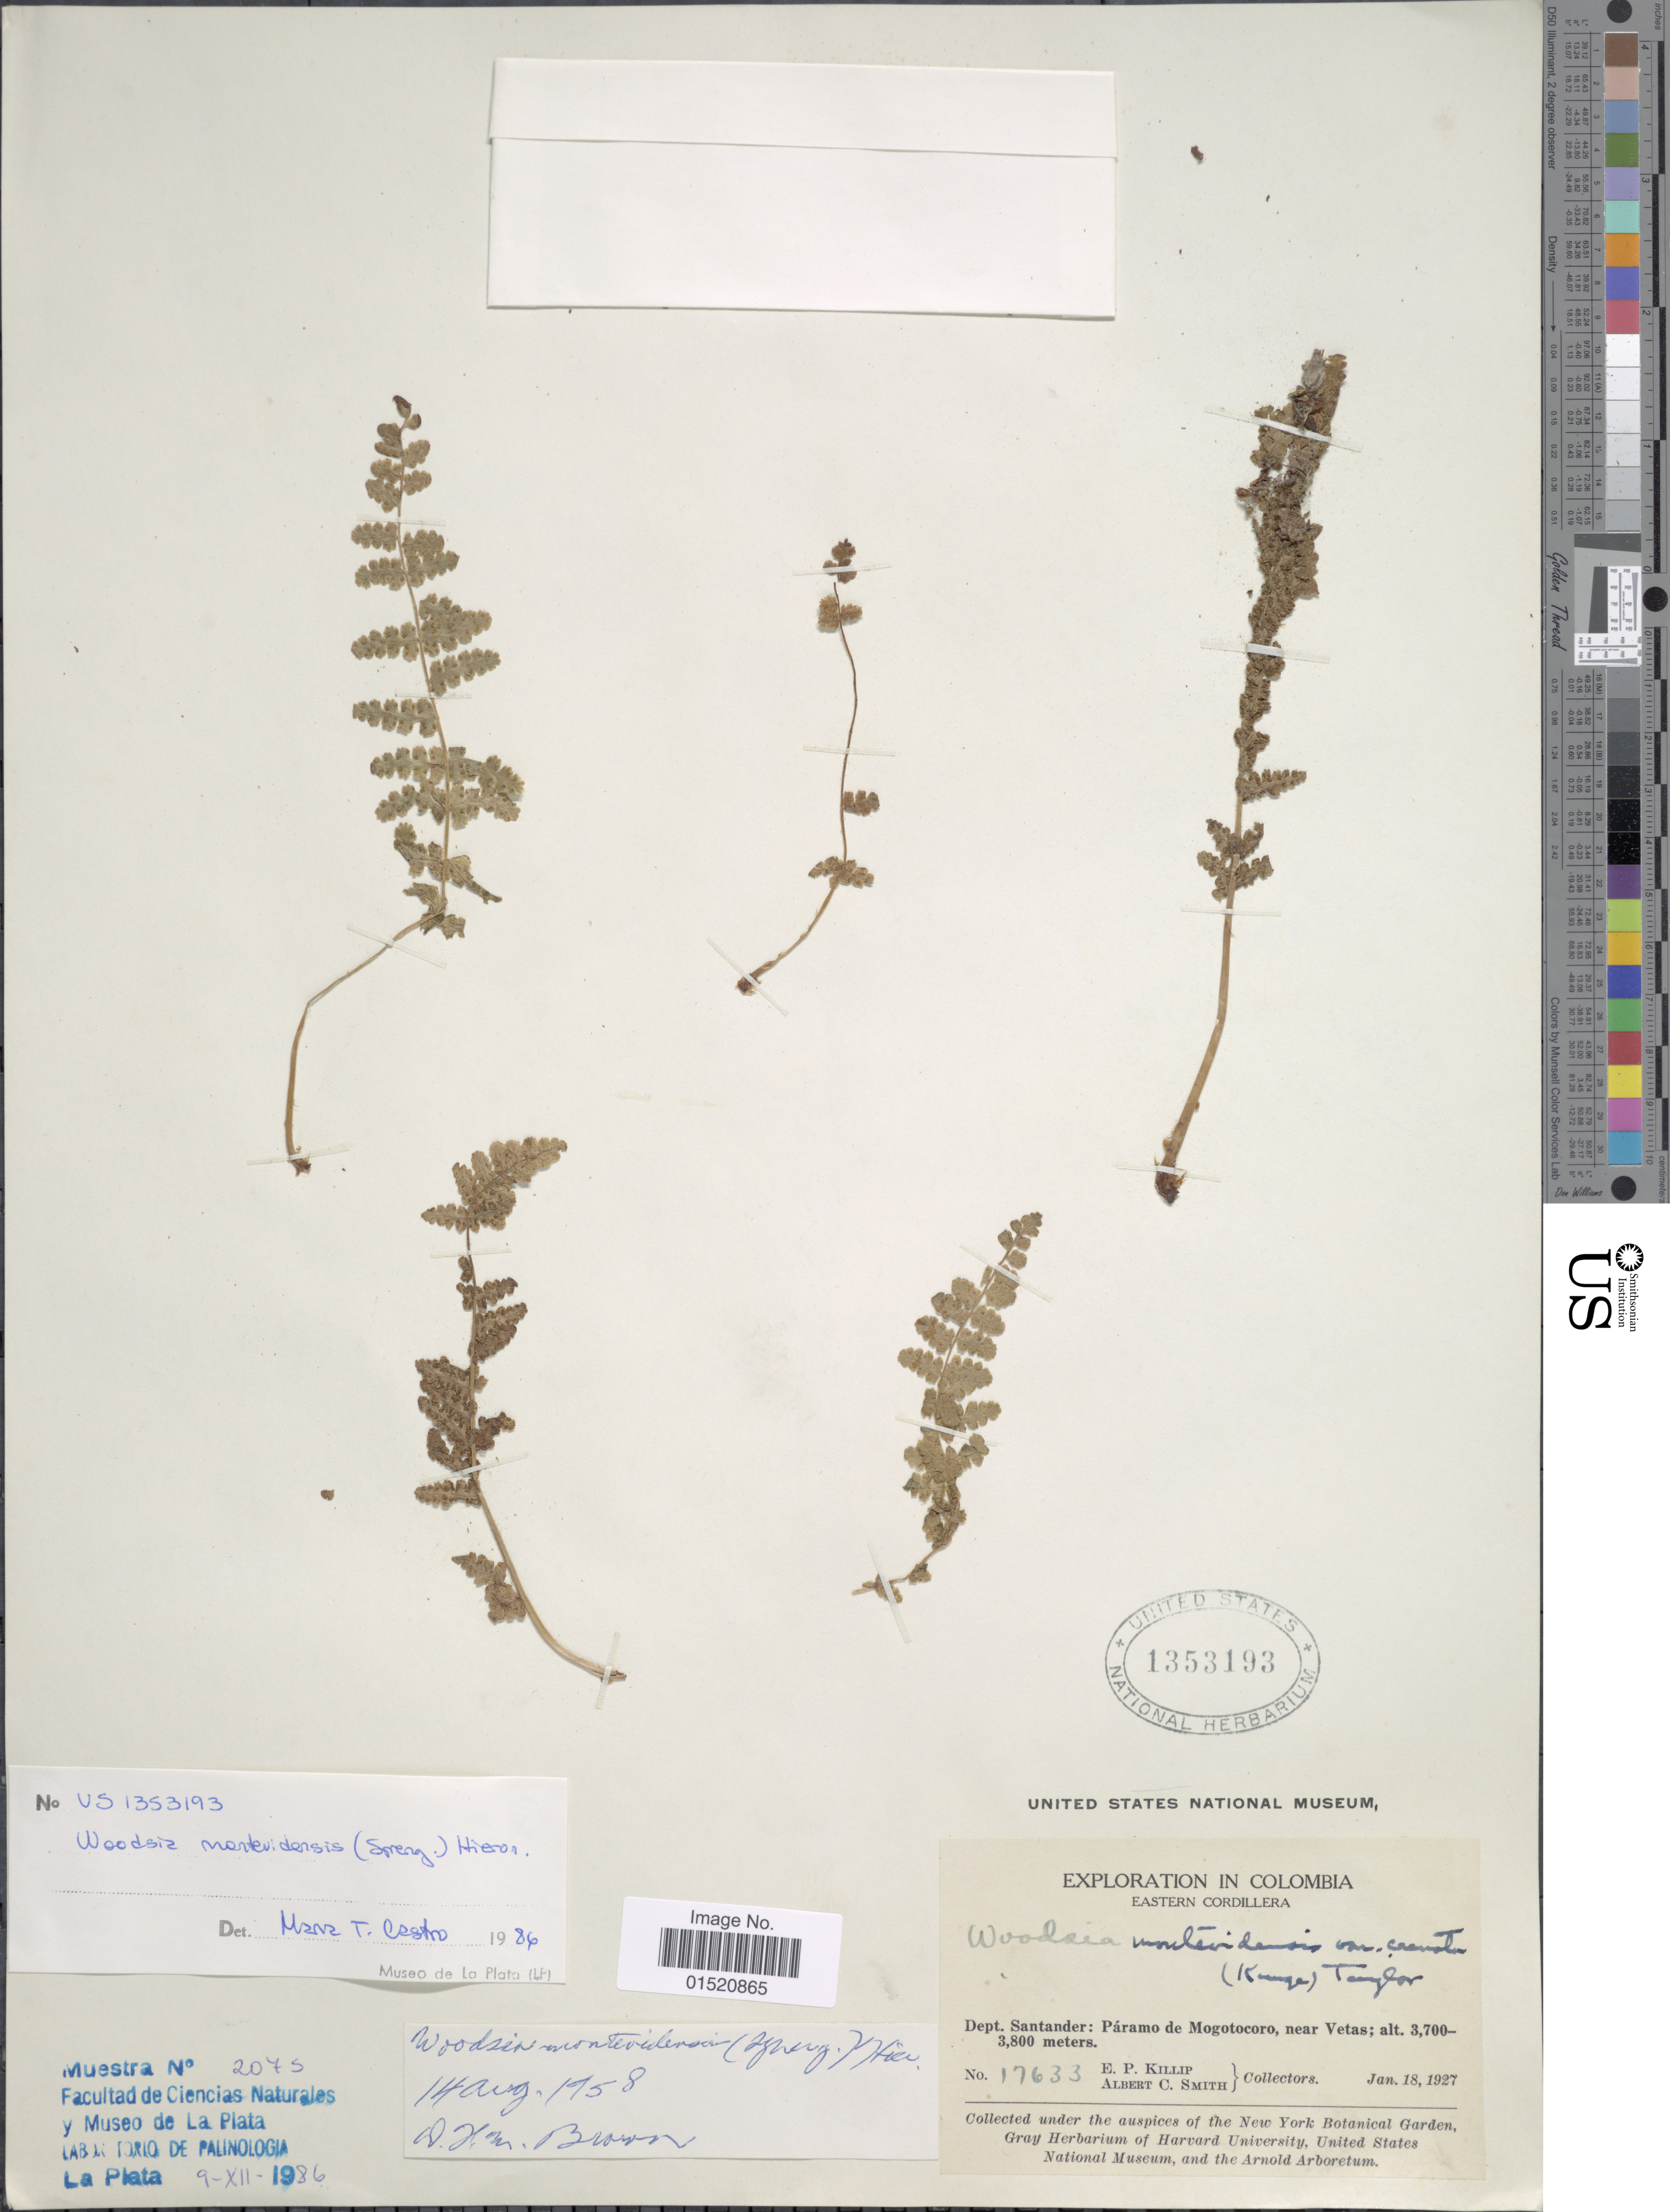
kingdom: Plantae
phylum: Tracheophyta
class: Polypodiopsida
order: Polypodiales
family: Woodsiaceae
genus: Woodsia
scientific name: Woodsia montevidensis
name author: (Spreng.) Hieron.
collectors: E. P. Killip & A. C. Smith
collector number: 17633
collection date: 1927-01-18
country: Colombia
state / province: Santander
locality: Eastern Cordillera, Dept. Santander: Páramo de Mogotocoro, near Vetas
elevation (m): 3700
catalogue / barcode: US 1353193